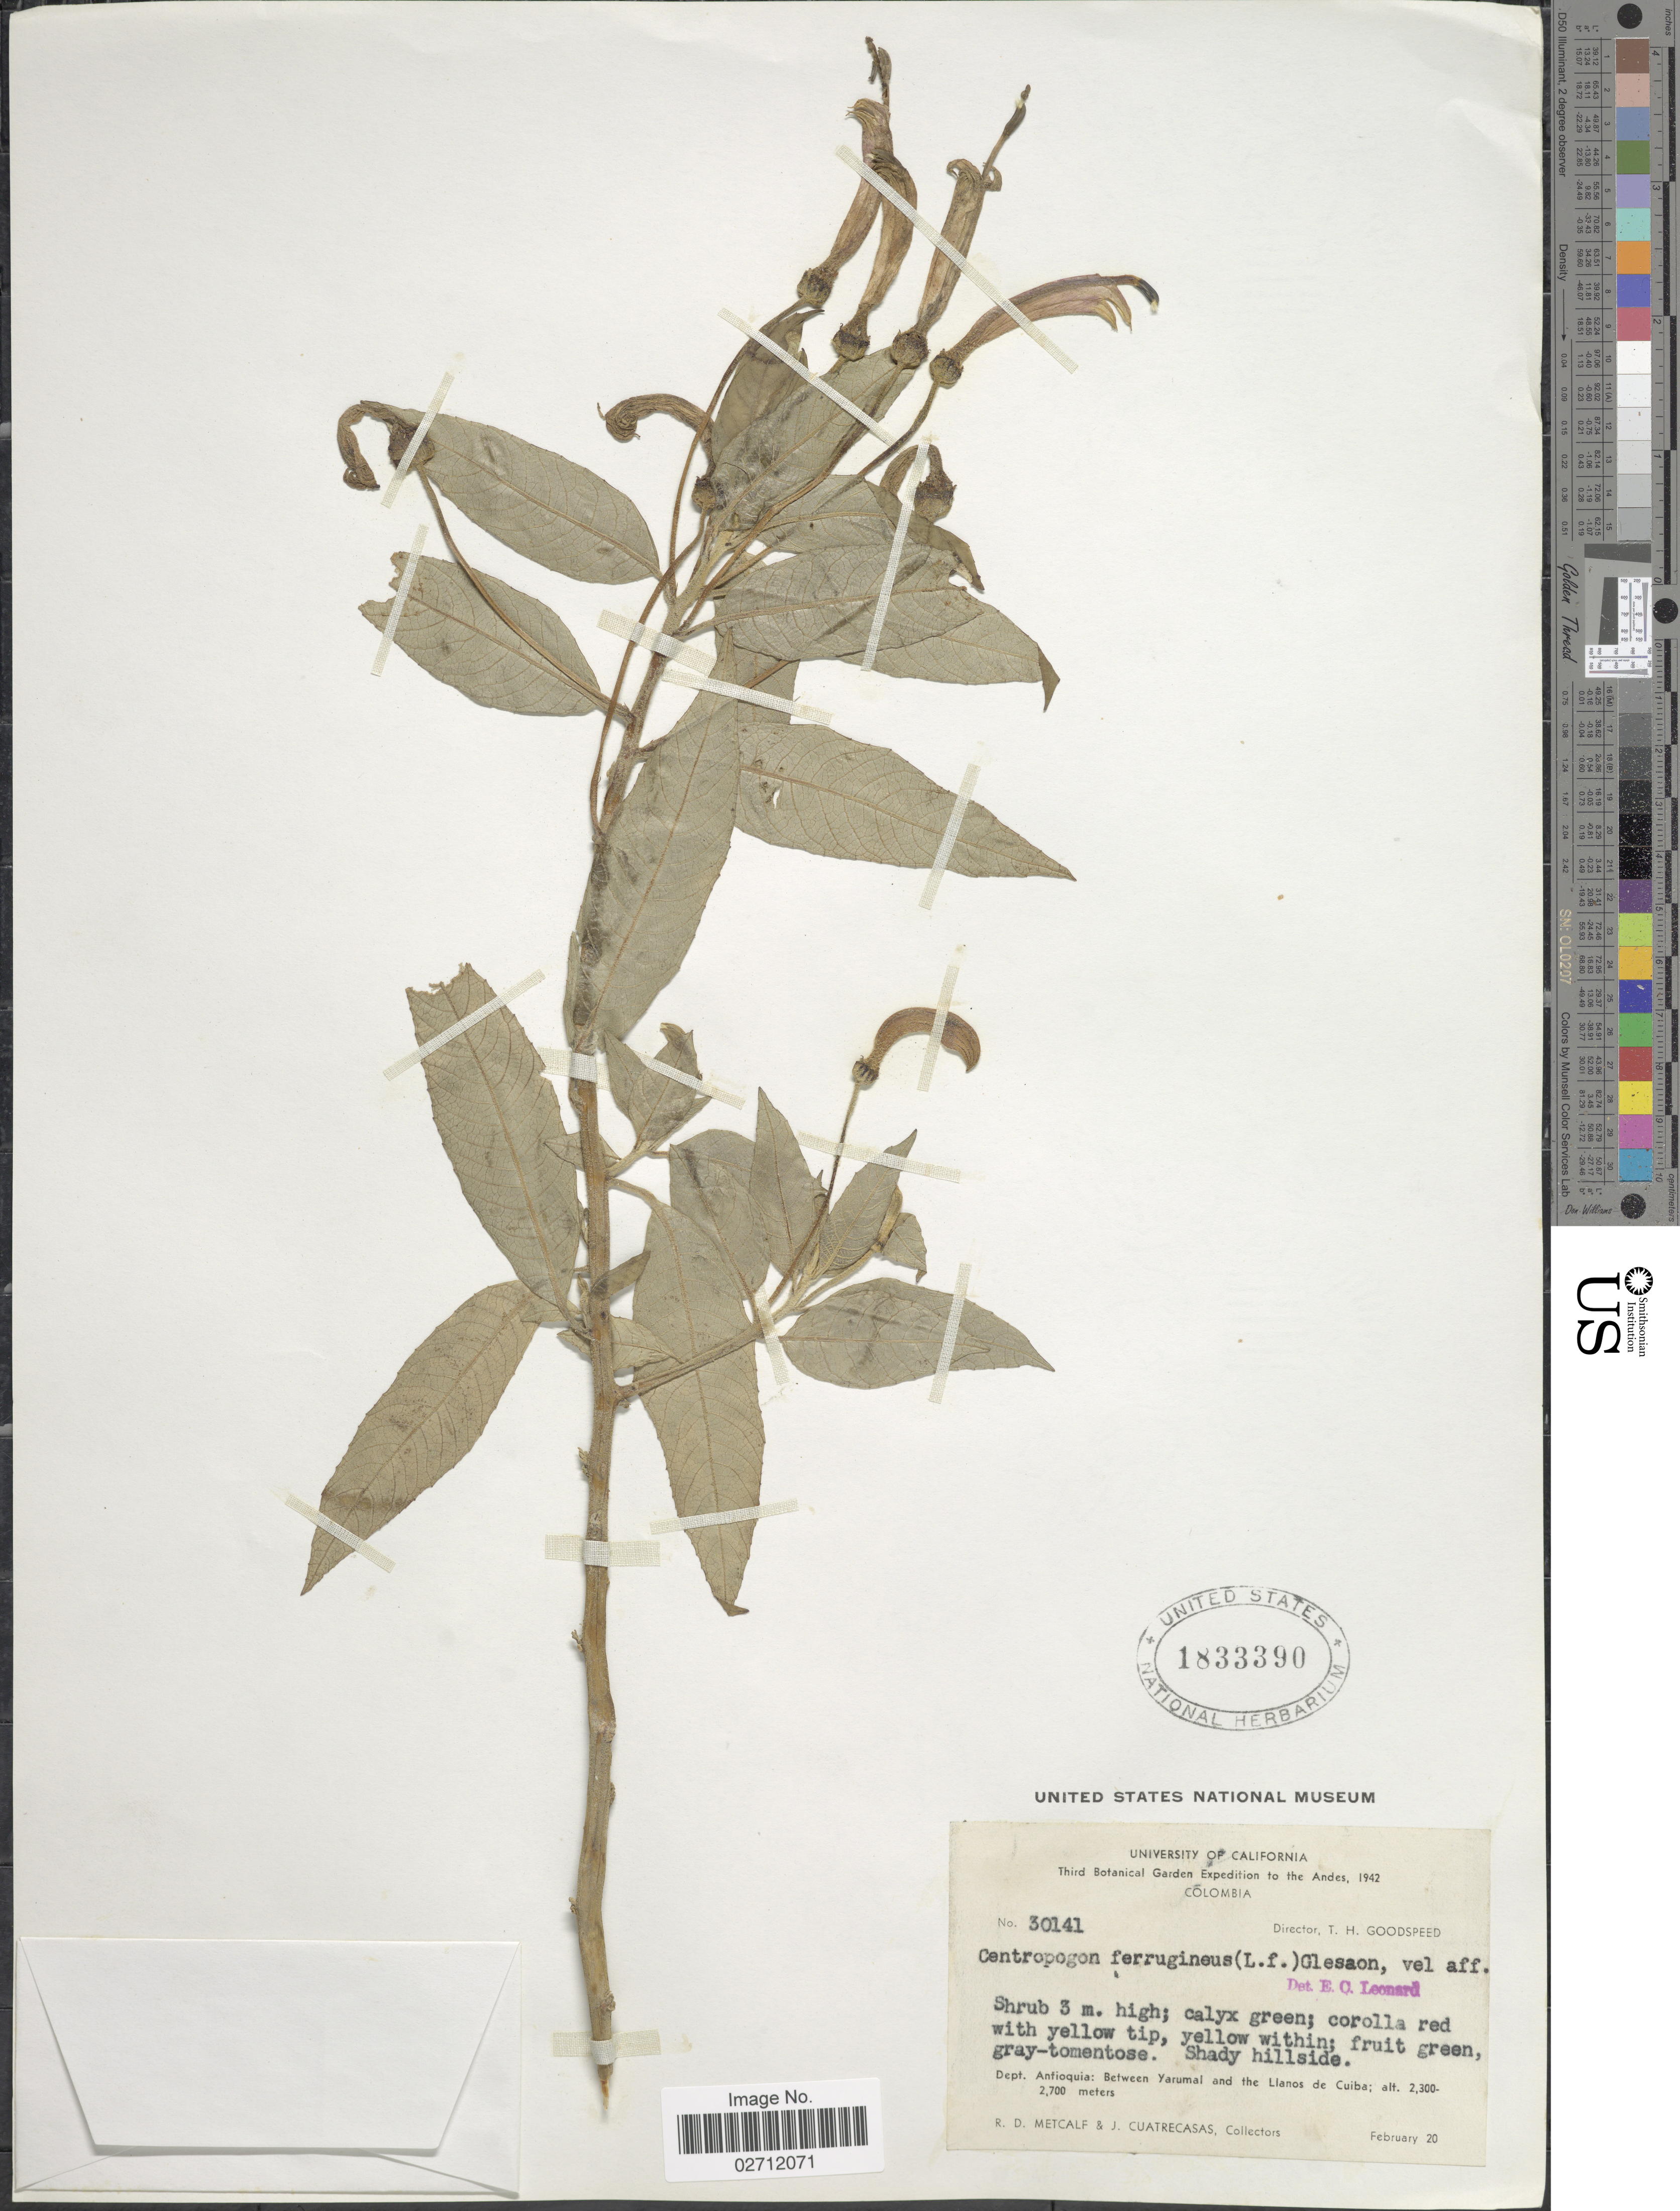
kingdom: Plantae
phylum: Tracheophyta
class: Magnoliopsida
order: Asterales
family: Campanulaceae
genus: Centropogon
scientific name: Centropogon ferrugineus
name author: (L. f.) Gleason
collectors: R. D. Metcalf & J. Cuatrecasas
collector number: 30141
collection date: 1942-02-20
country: Colombia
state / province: Antioquia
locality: Andes, between Yarumal and the Llanos de Cuiba.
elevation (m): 2300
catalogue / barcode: US 1833390